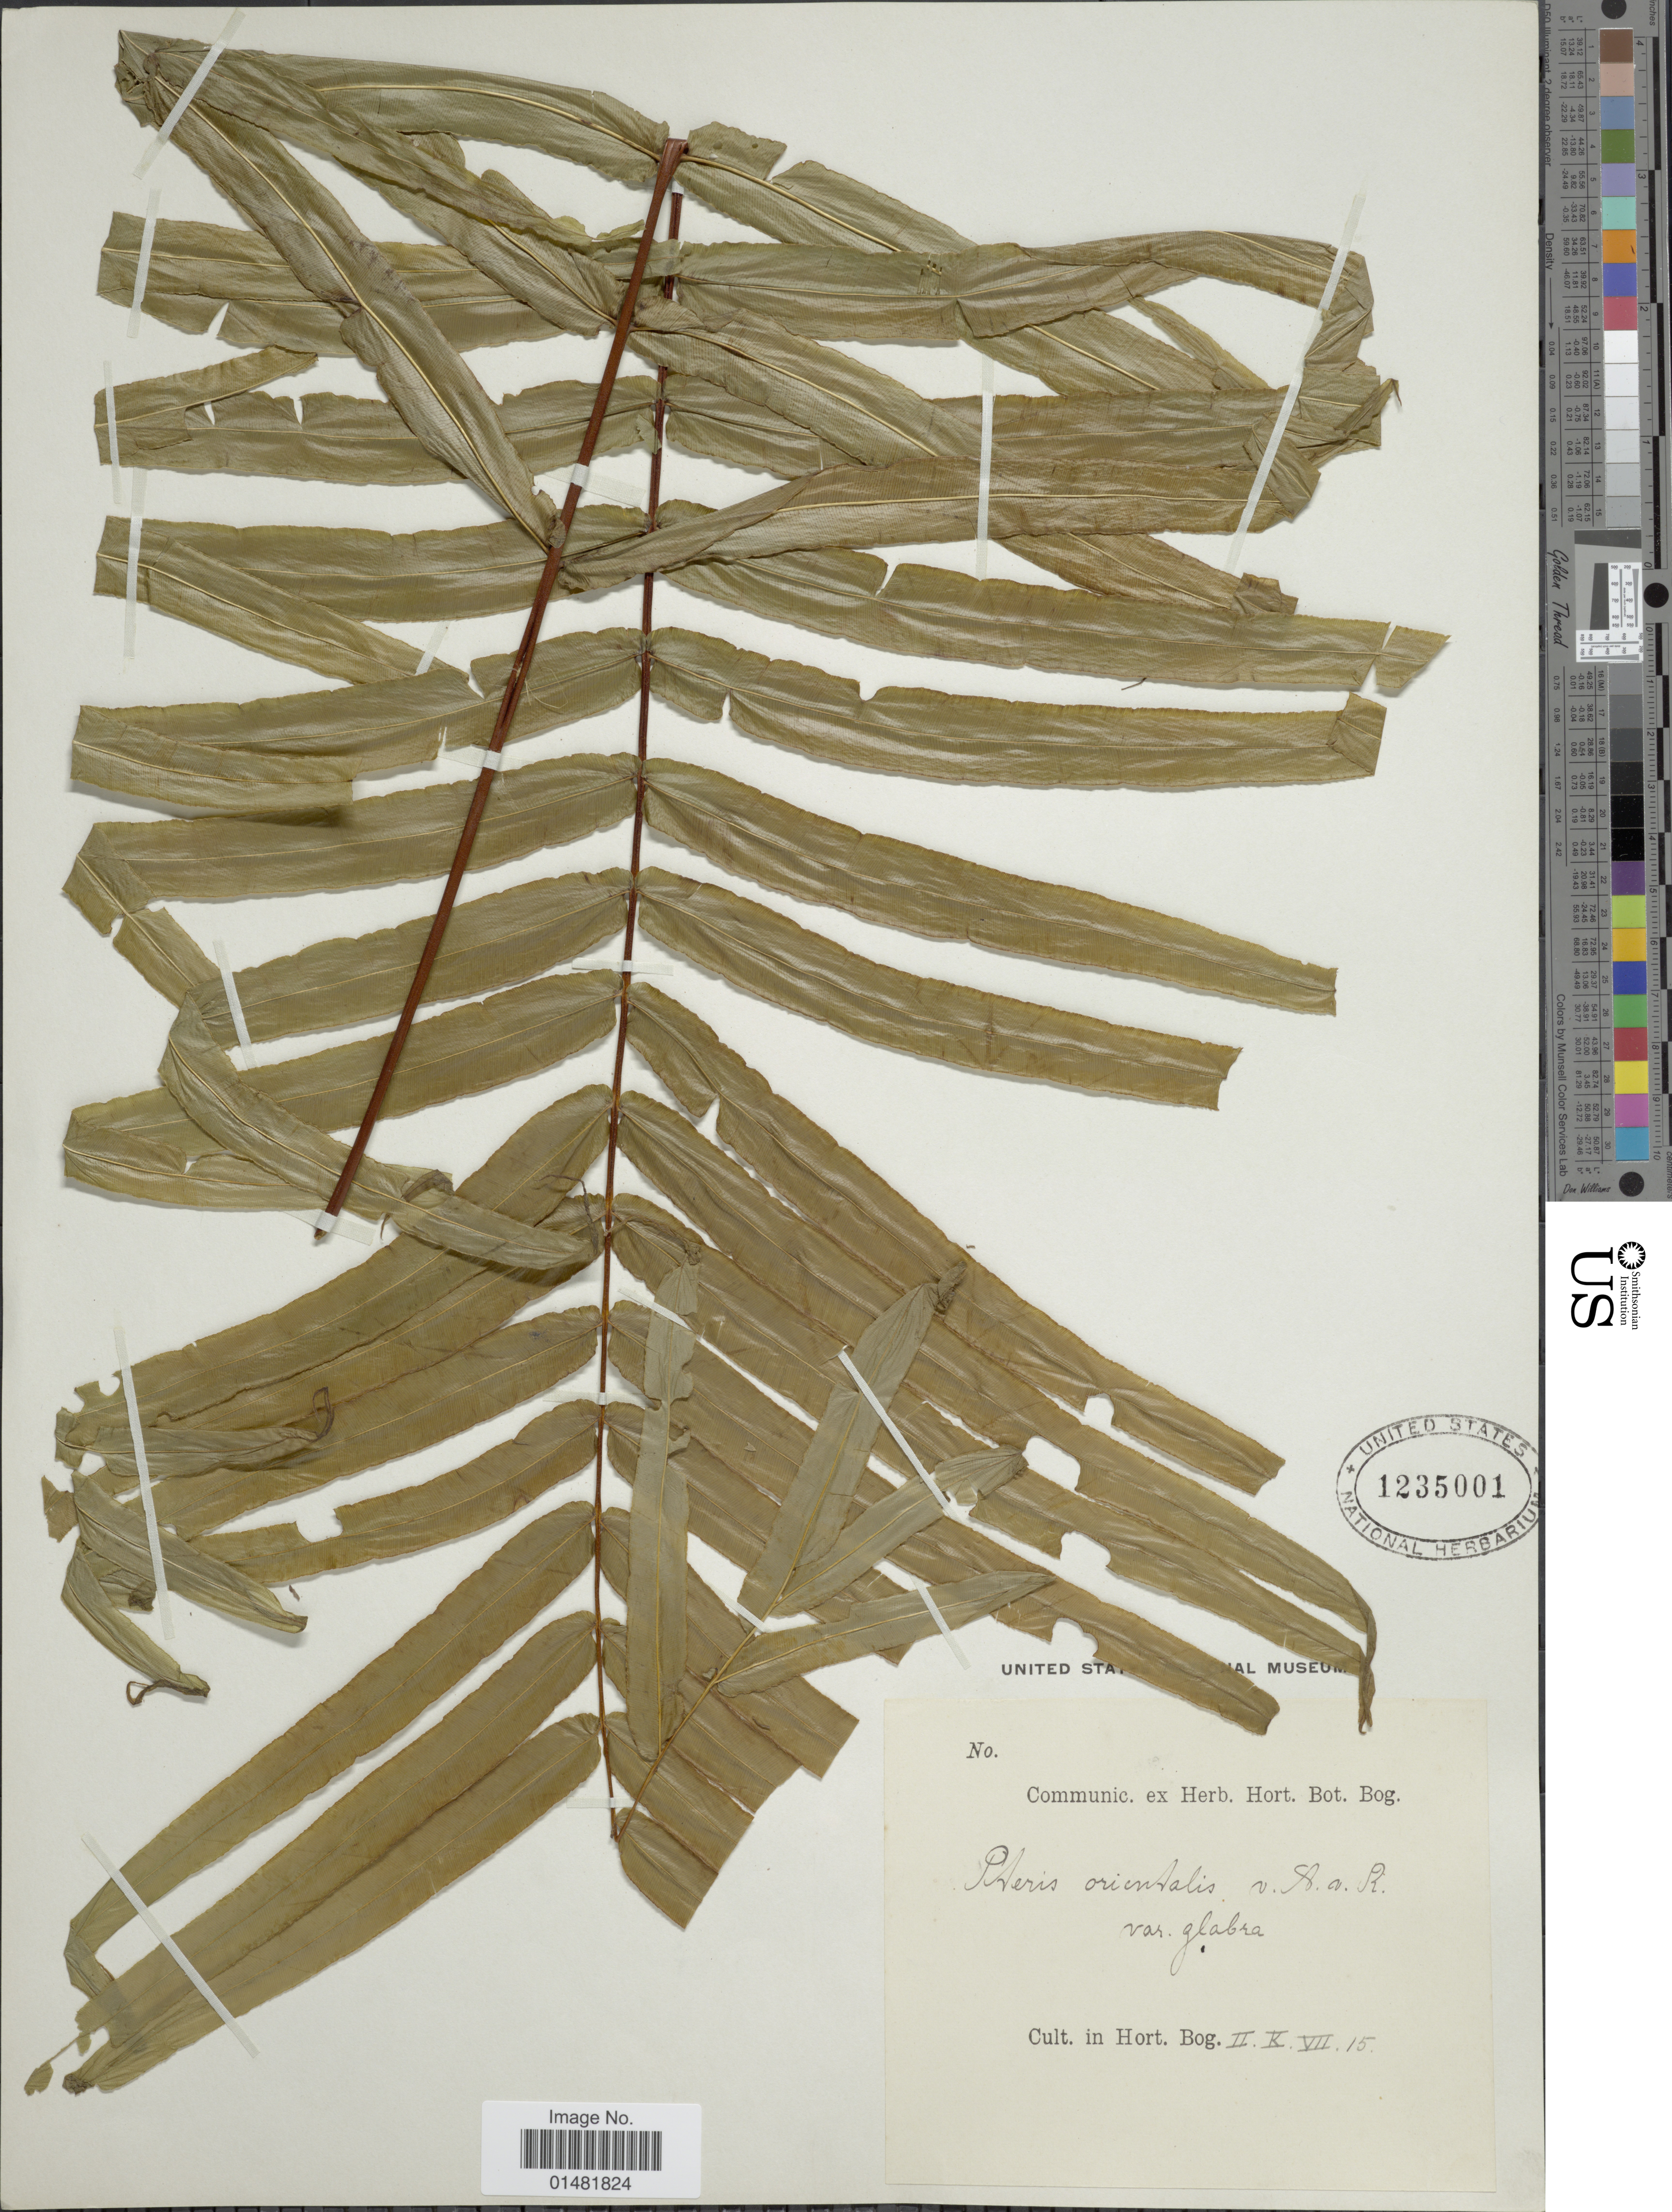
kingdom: Plantae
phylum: Tracheophyta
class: Polypodiopsida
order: Polypodiales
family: Pteridaceae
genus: Pteris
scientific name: Pteris orientalis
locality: Cult. in Hort. Bog. II. K. VII. 15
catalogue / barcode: US 1235001